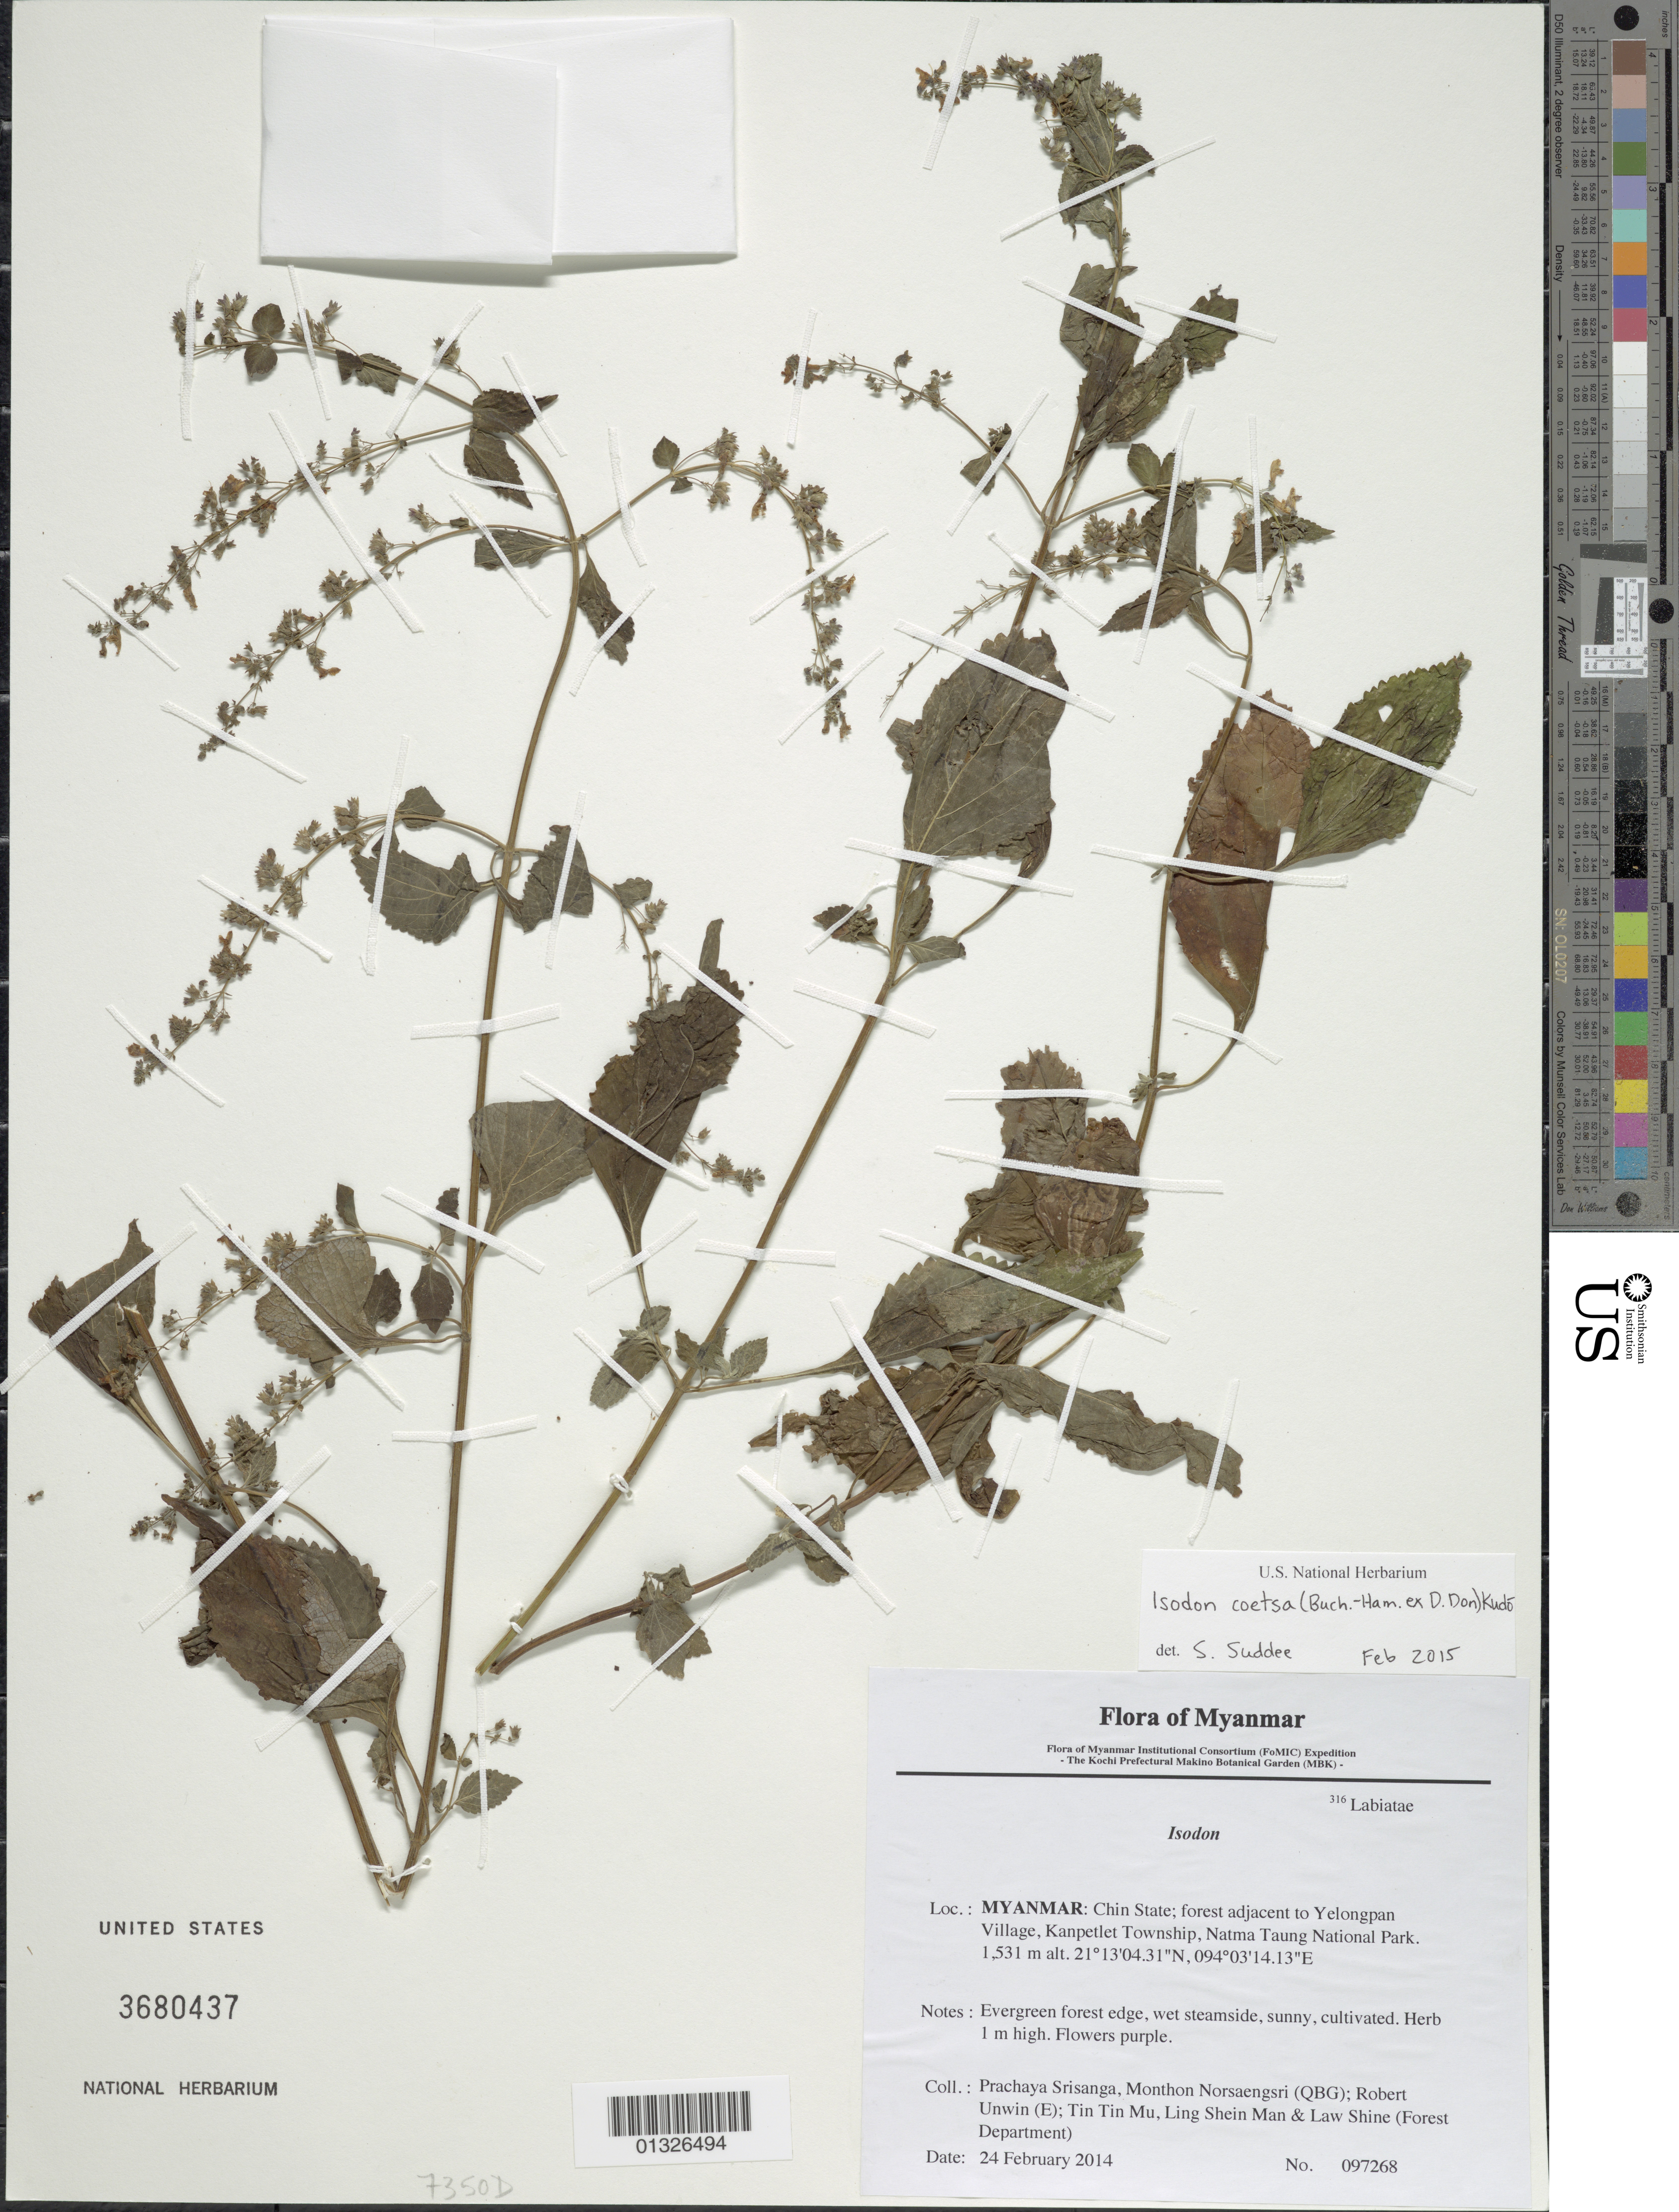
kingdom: Plantae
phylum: Tracheophyta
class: Magnoliopsida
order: Lamiales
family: Lamiaceae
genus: Isodon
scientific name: Isodon coetsa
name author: (Buch.-Ham. ex D. Don) Kudô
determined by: Suddee, S.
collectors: P. Srisanga, M. Norsaengsri, R. Unwin, Tin Tin Mu, Ling Shein Man & L. Shine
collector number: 97268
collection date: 2014-02-24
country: Myanmar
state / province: Chin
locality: Forest adjacent to Yelongpan Village, Kanpetlet Township, Natma Taung National Park.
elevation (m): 1531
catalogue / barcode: US 3680437